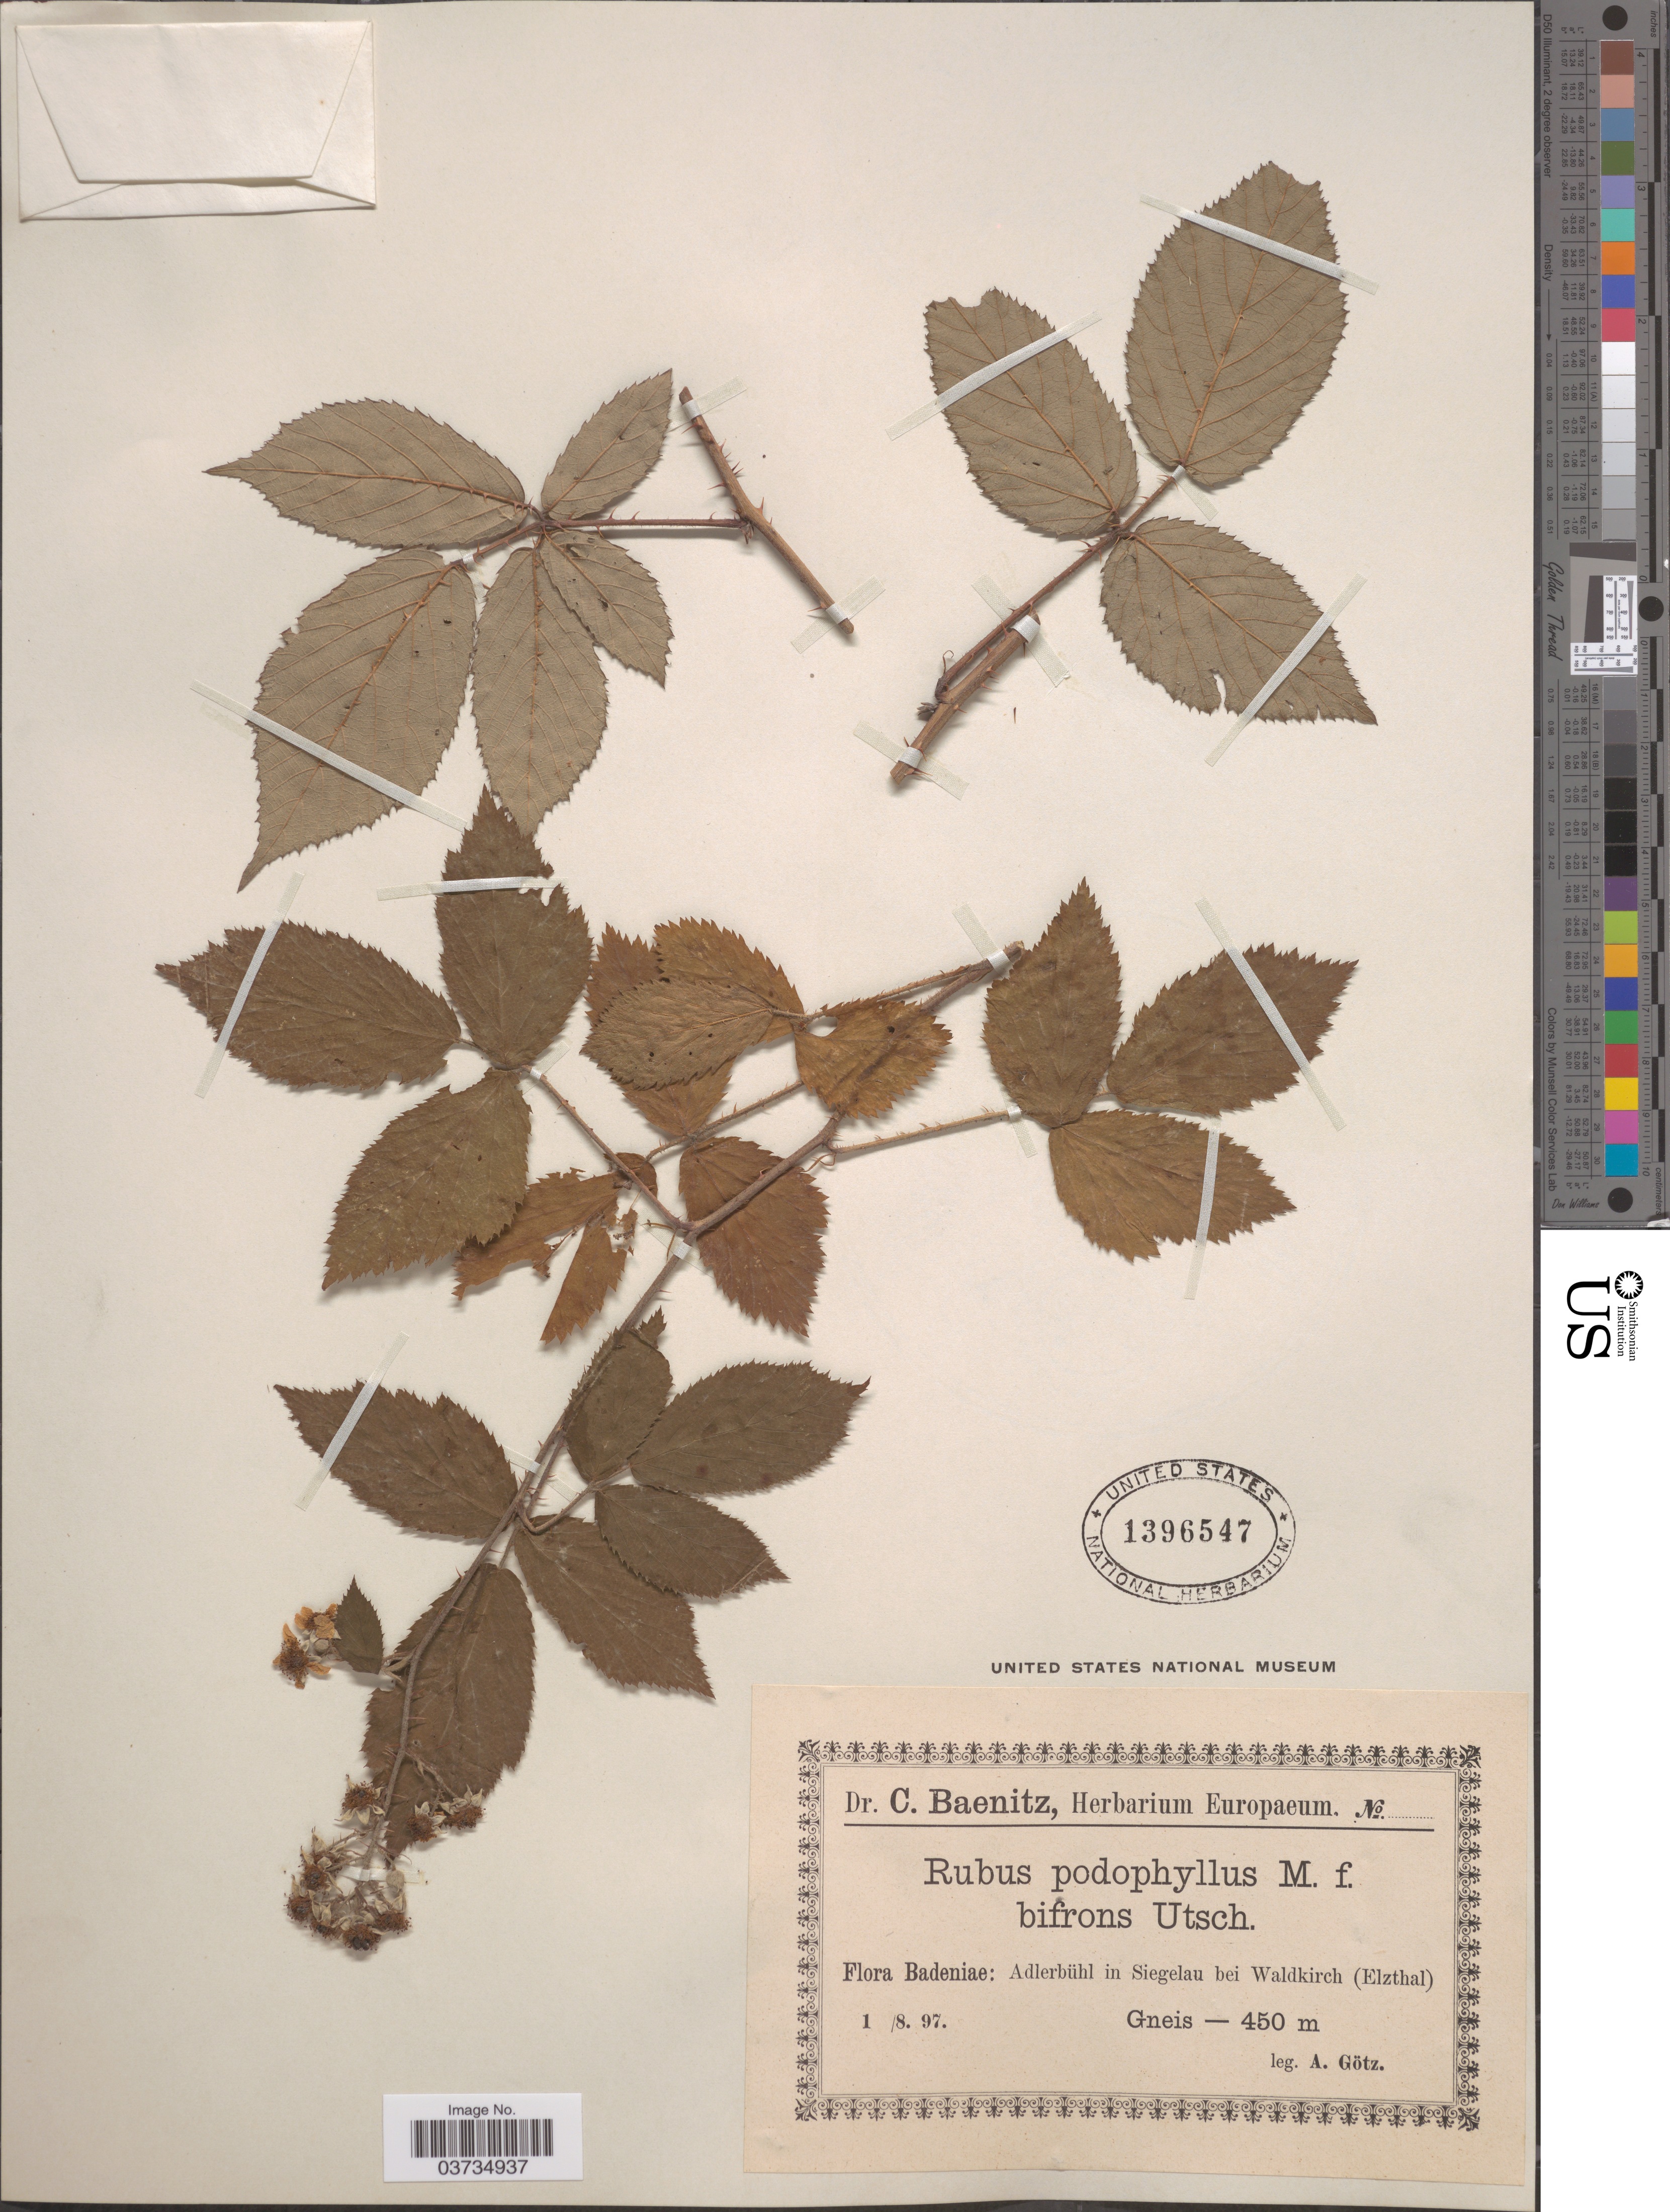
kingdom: Plantae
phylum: Tracheophyta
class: Magnoliopsida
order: Rosales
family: Rosaceae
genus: Rubus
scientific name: Rubus podophyllus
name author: P.J. Müll.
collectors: A. Götz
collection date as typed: Transcribed d/m/y: 1/8/97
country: Germany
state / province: Baden-Württemberg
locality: Badeniae: Adlerbühl in Siegelau bei Waldkirch (Elzthal).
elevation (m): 450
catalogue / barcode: US 1396547